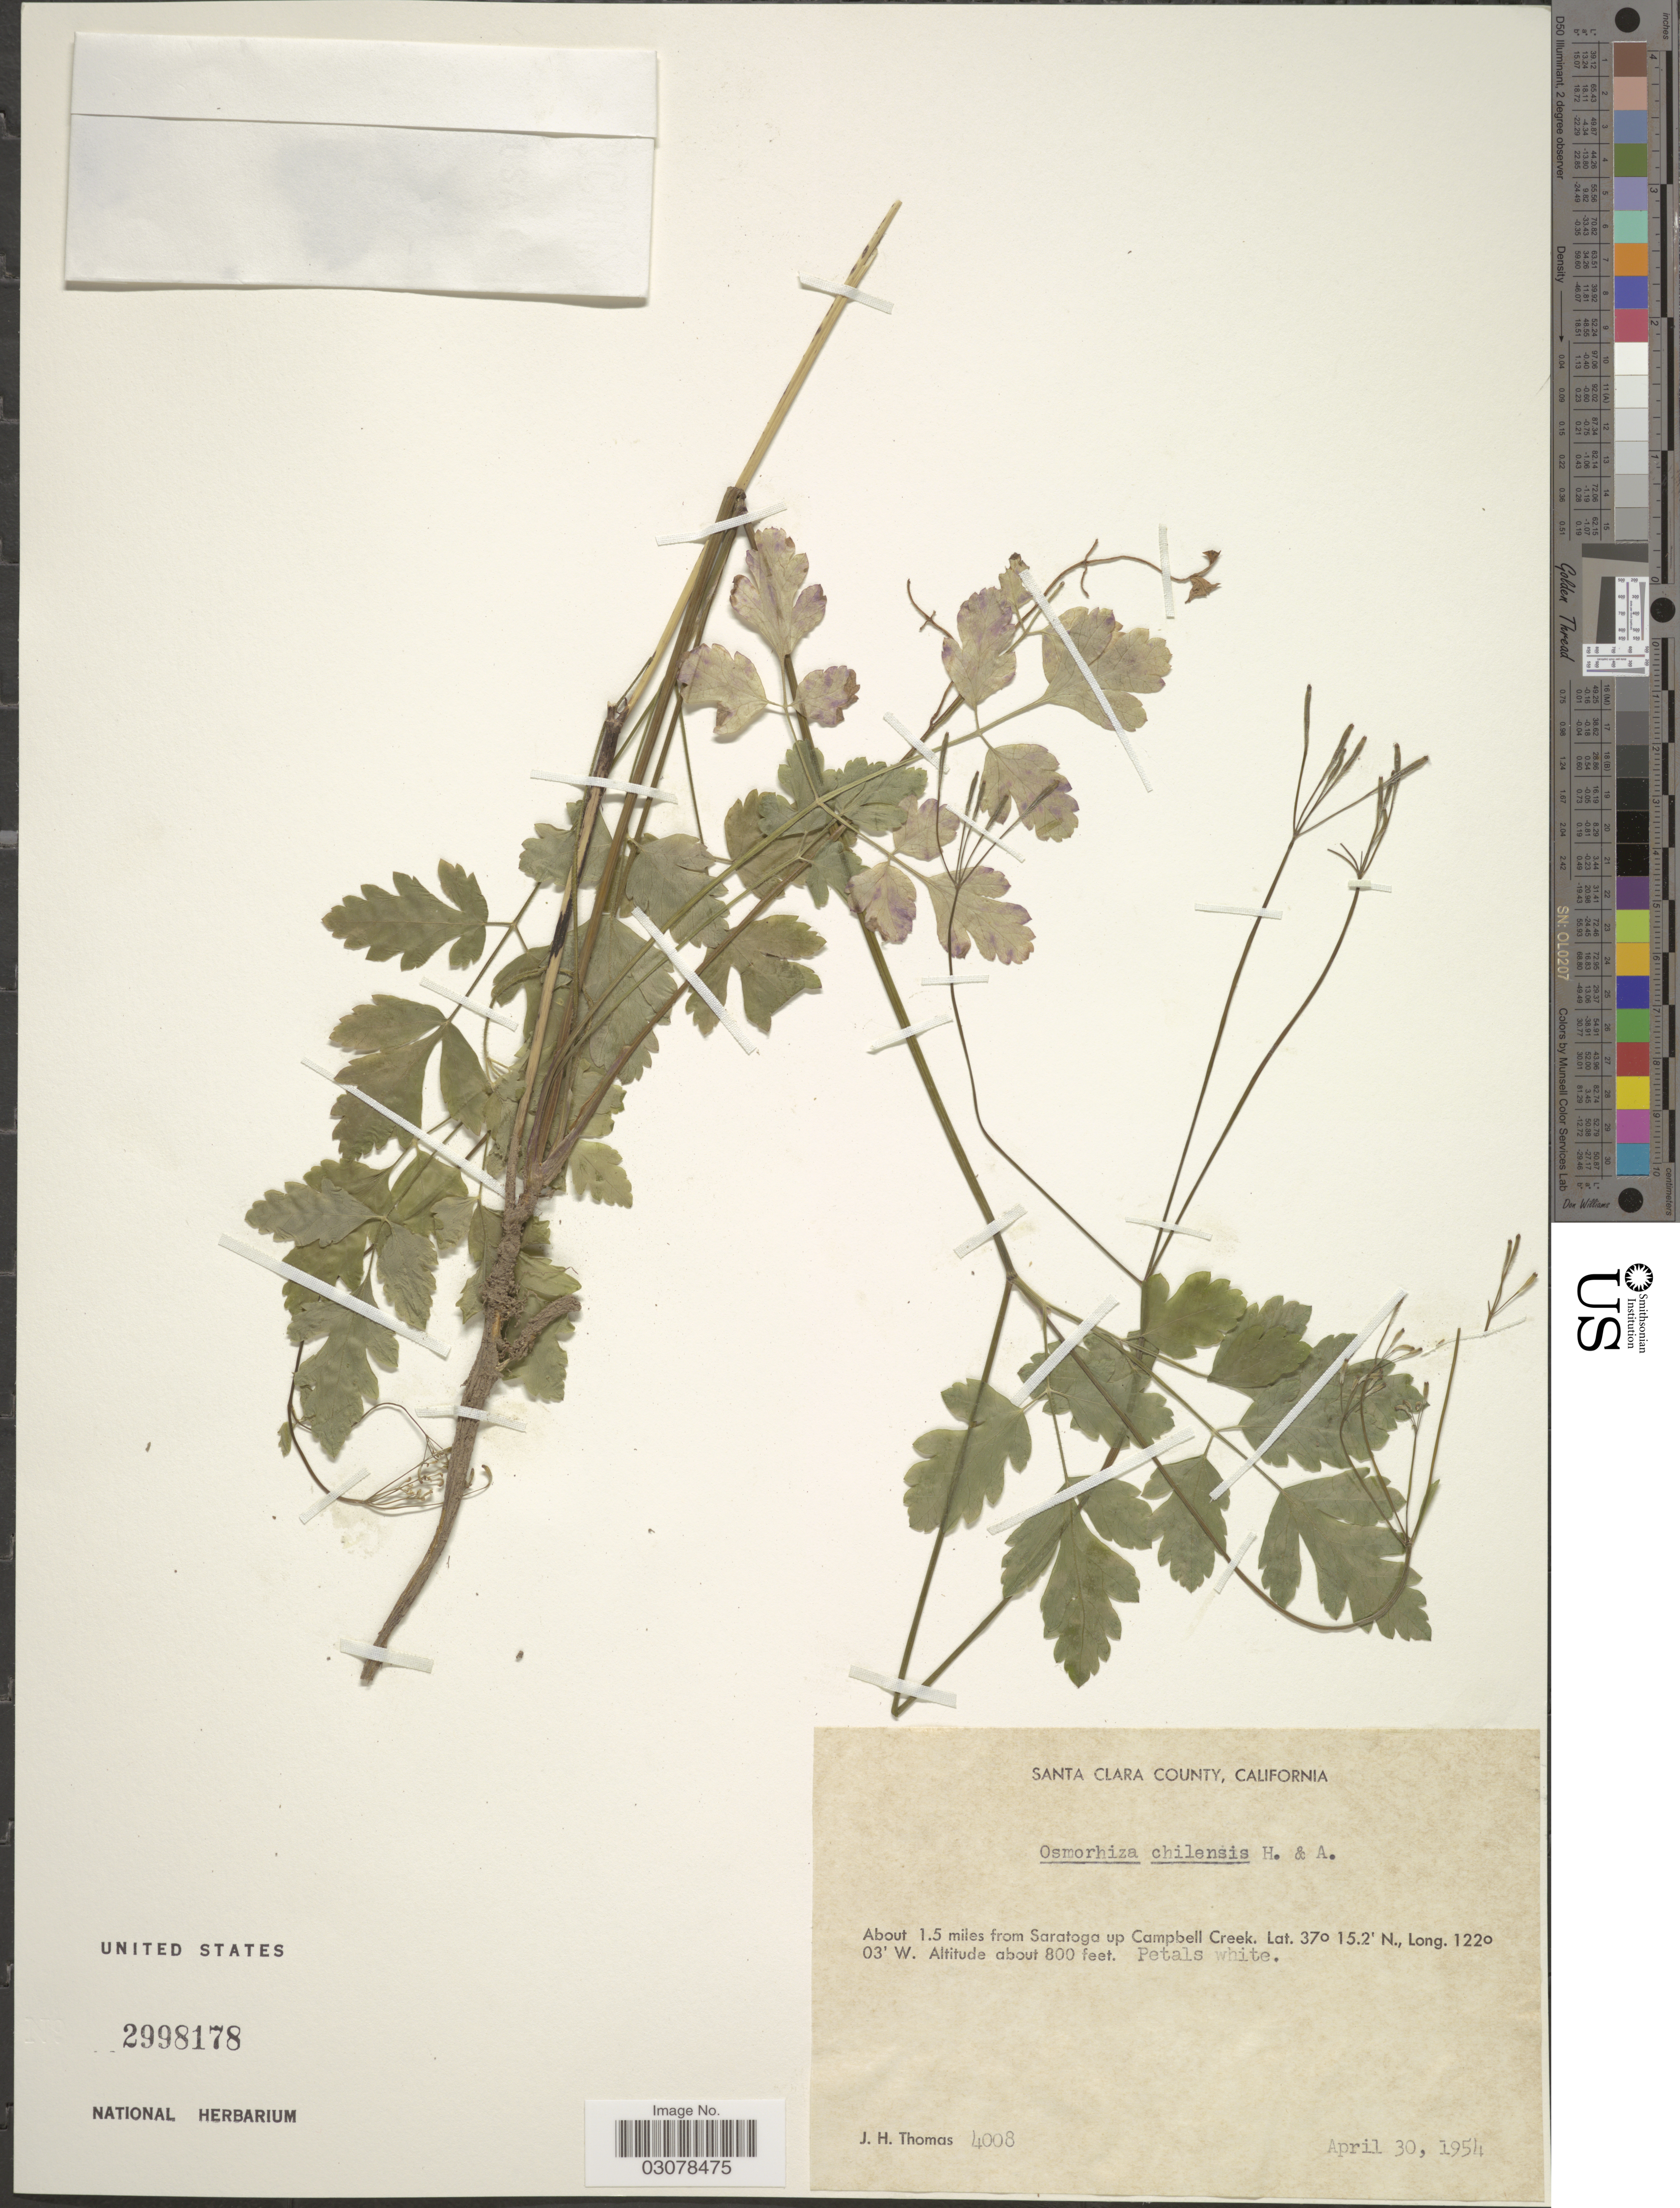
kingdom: Plantae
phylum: Tracheophyta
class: Magnoliopsida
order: Apiales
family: Apiaceae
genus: Osmorhiza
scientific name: Osmorhiza chilensis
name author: Hook. & Arn.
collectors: J. H. Thomas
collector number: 4008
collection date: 1954-04-30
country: United States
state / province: California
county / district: Santa Clara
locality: Santa Clara County. About 1.5 miles from Saratoga up Campbell Creek.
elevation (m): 244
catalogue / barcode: US 2998178